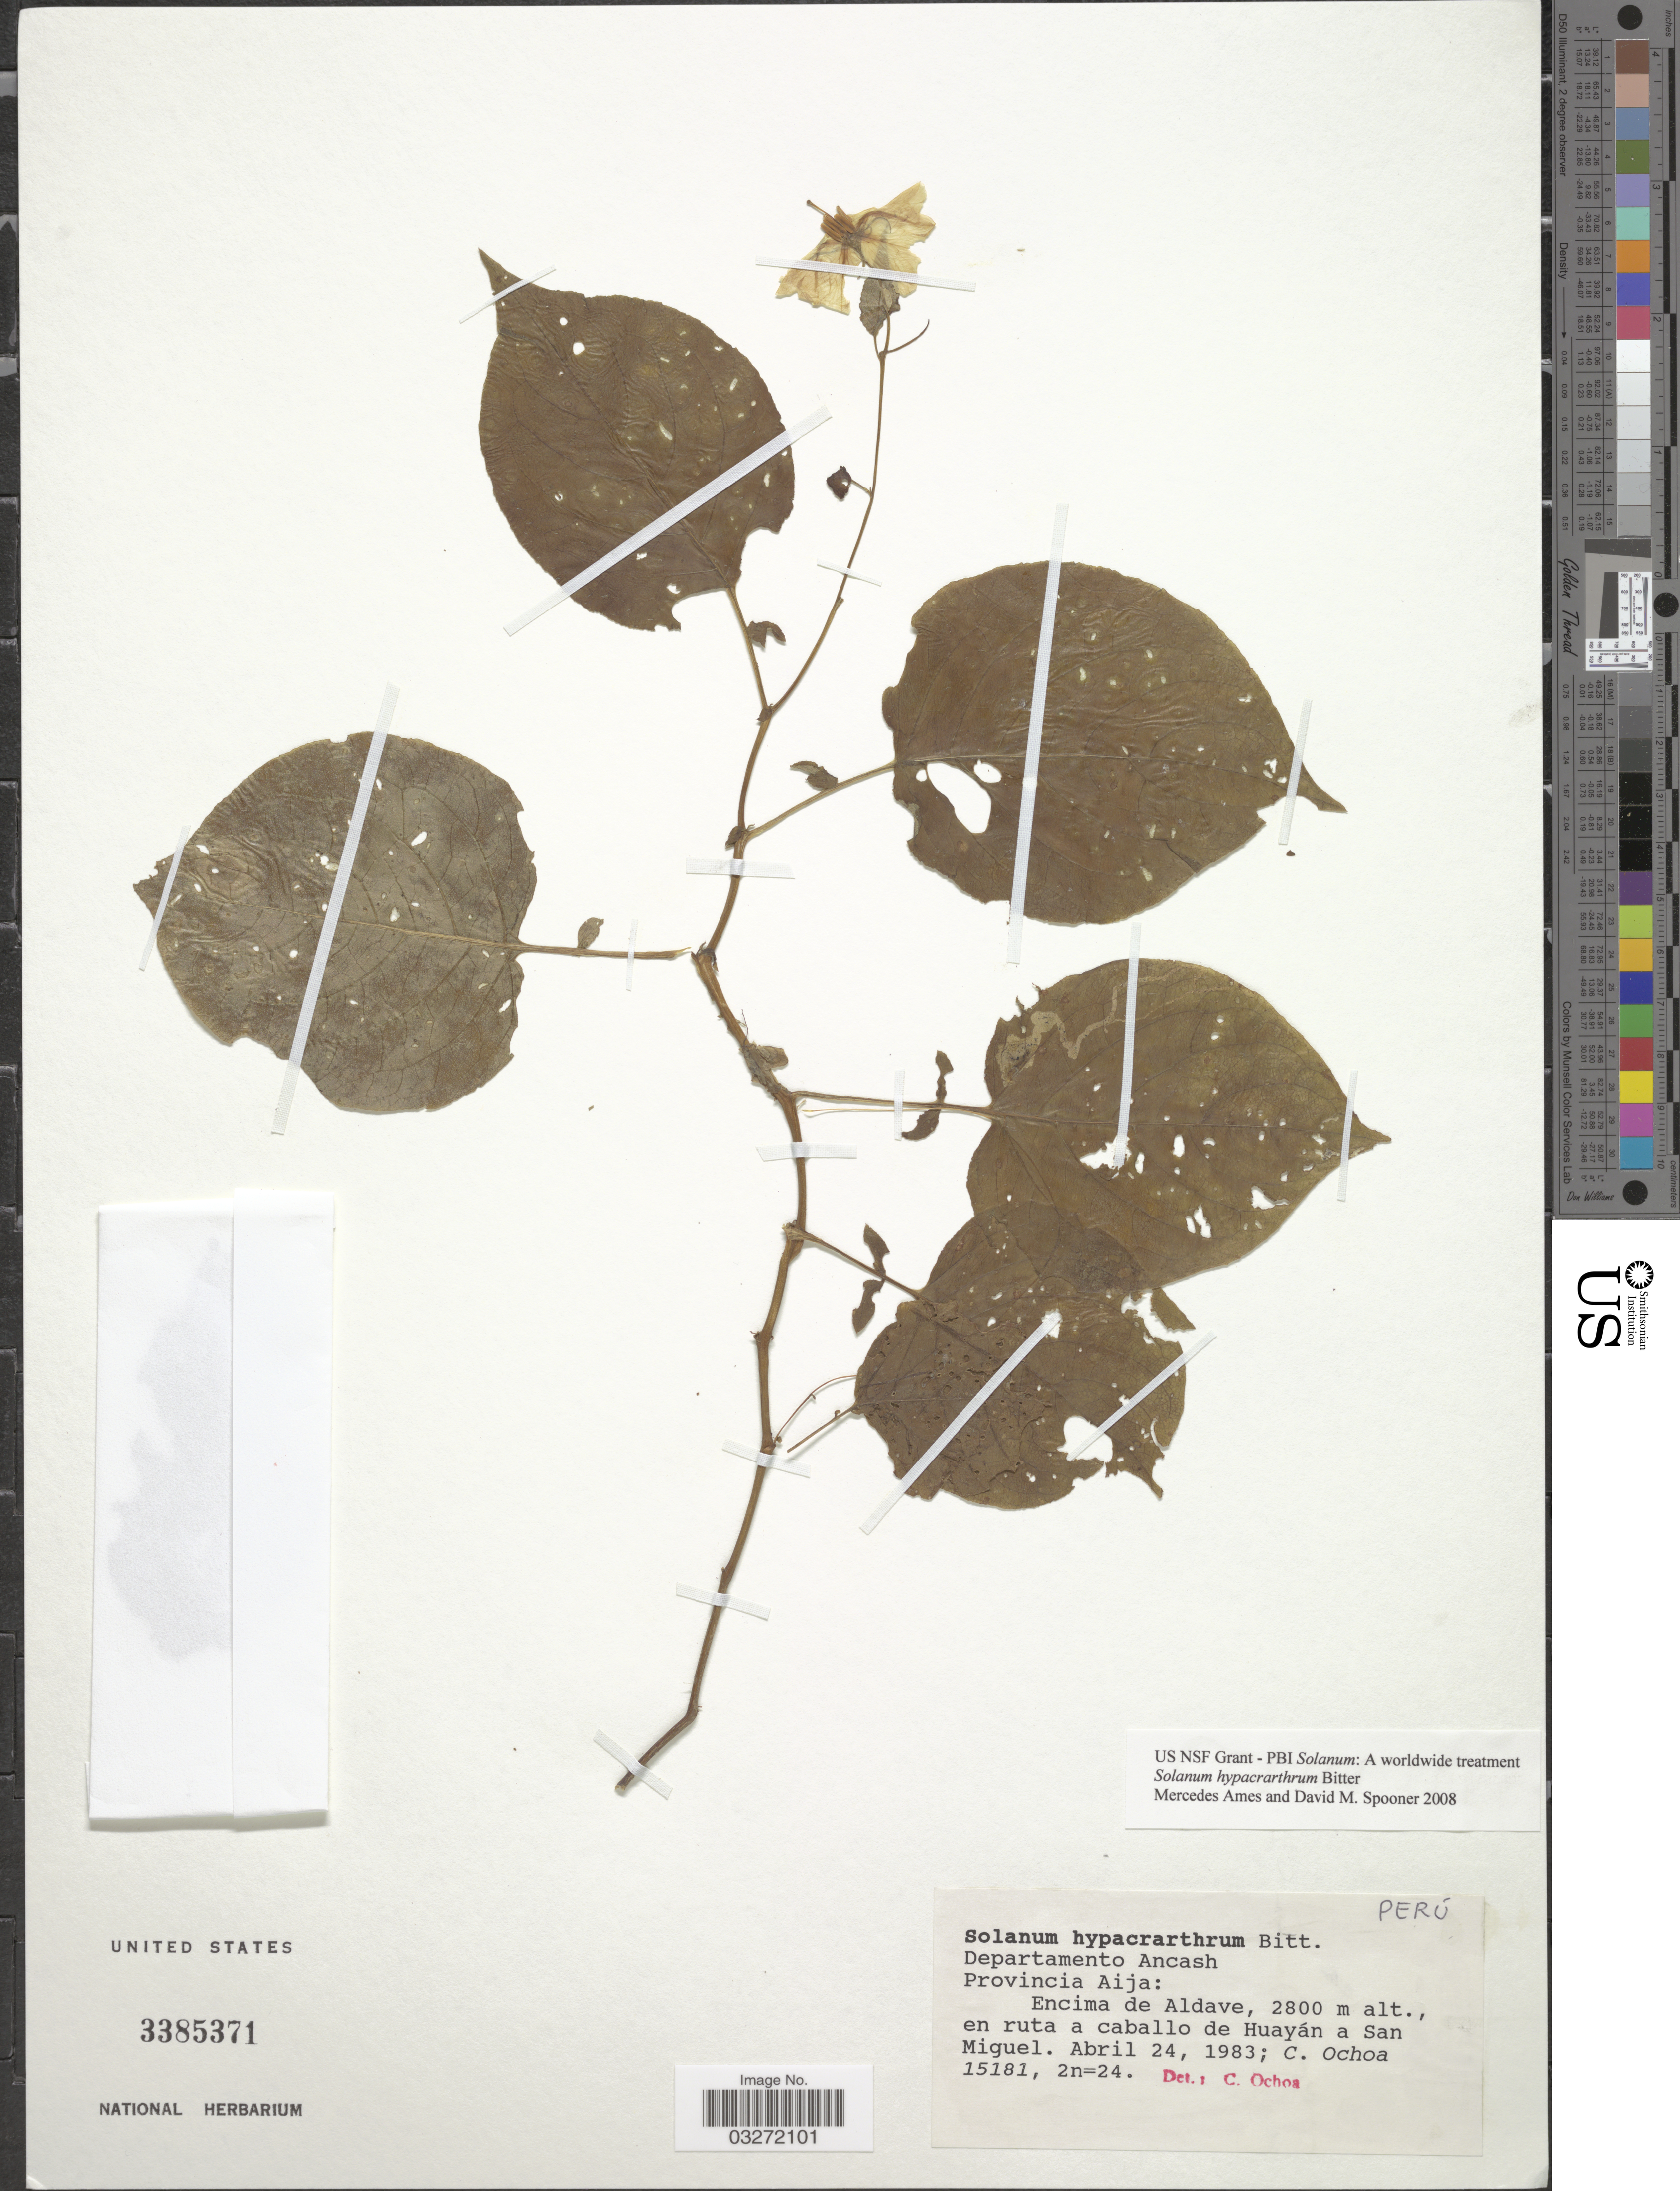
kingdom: Plantae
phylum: Tracheophyta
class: Magnoliopsida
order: Solanales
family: Solanaceae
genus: Solanum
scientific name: Solanum hypacrarthrum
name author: Bitter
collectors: C. Ochoa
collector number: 15181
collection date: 1983-04-24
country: Peru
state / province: Ancash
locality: Departamento Ancash. Provincia Aija: Encima de Aldave, en ruta a caballo de Huayán a San Miguel.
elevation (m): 2800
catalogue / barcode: US 3385371